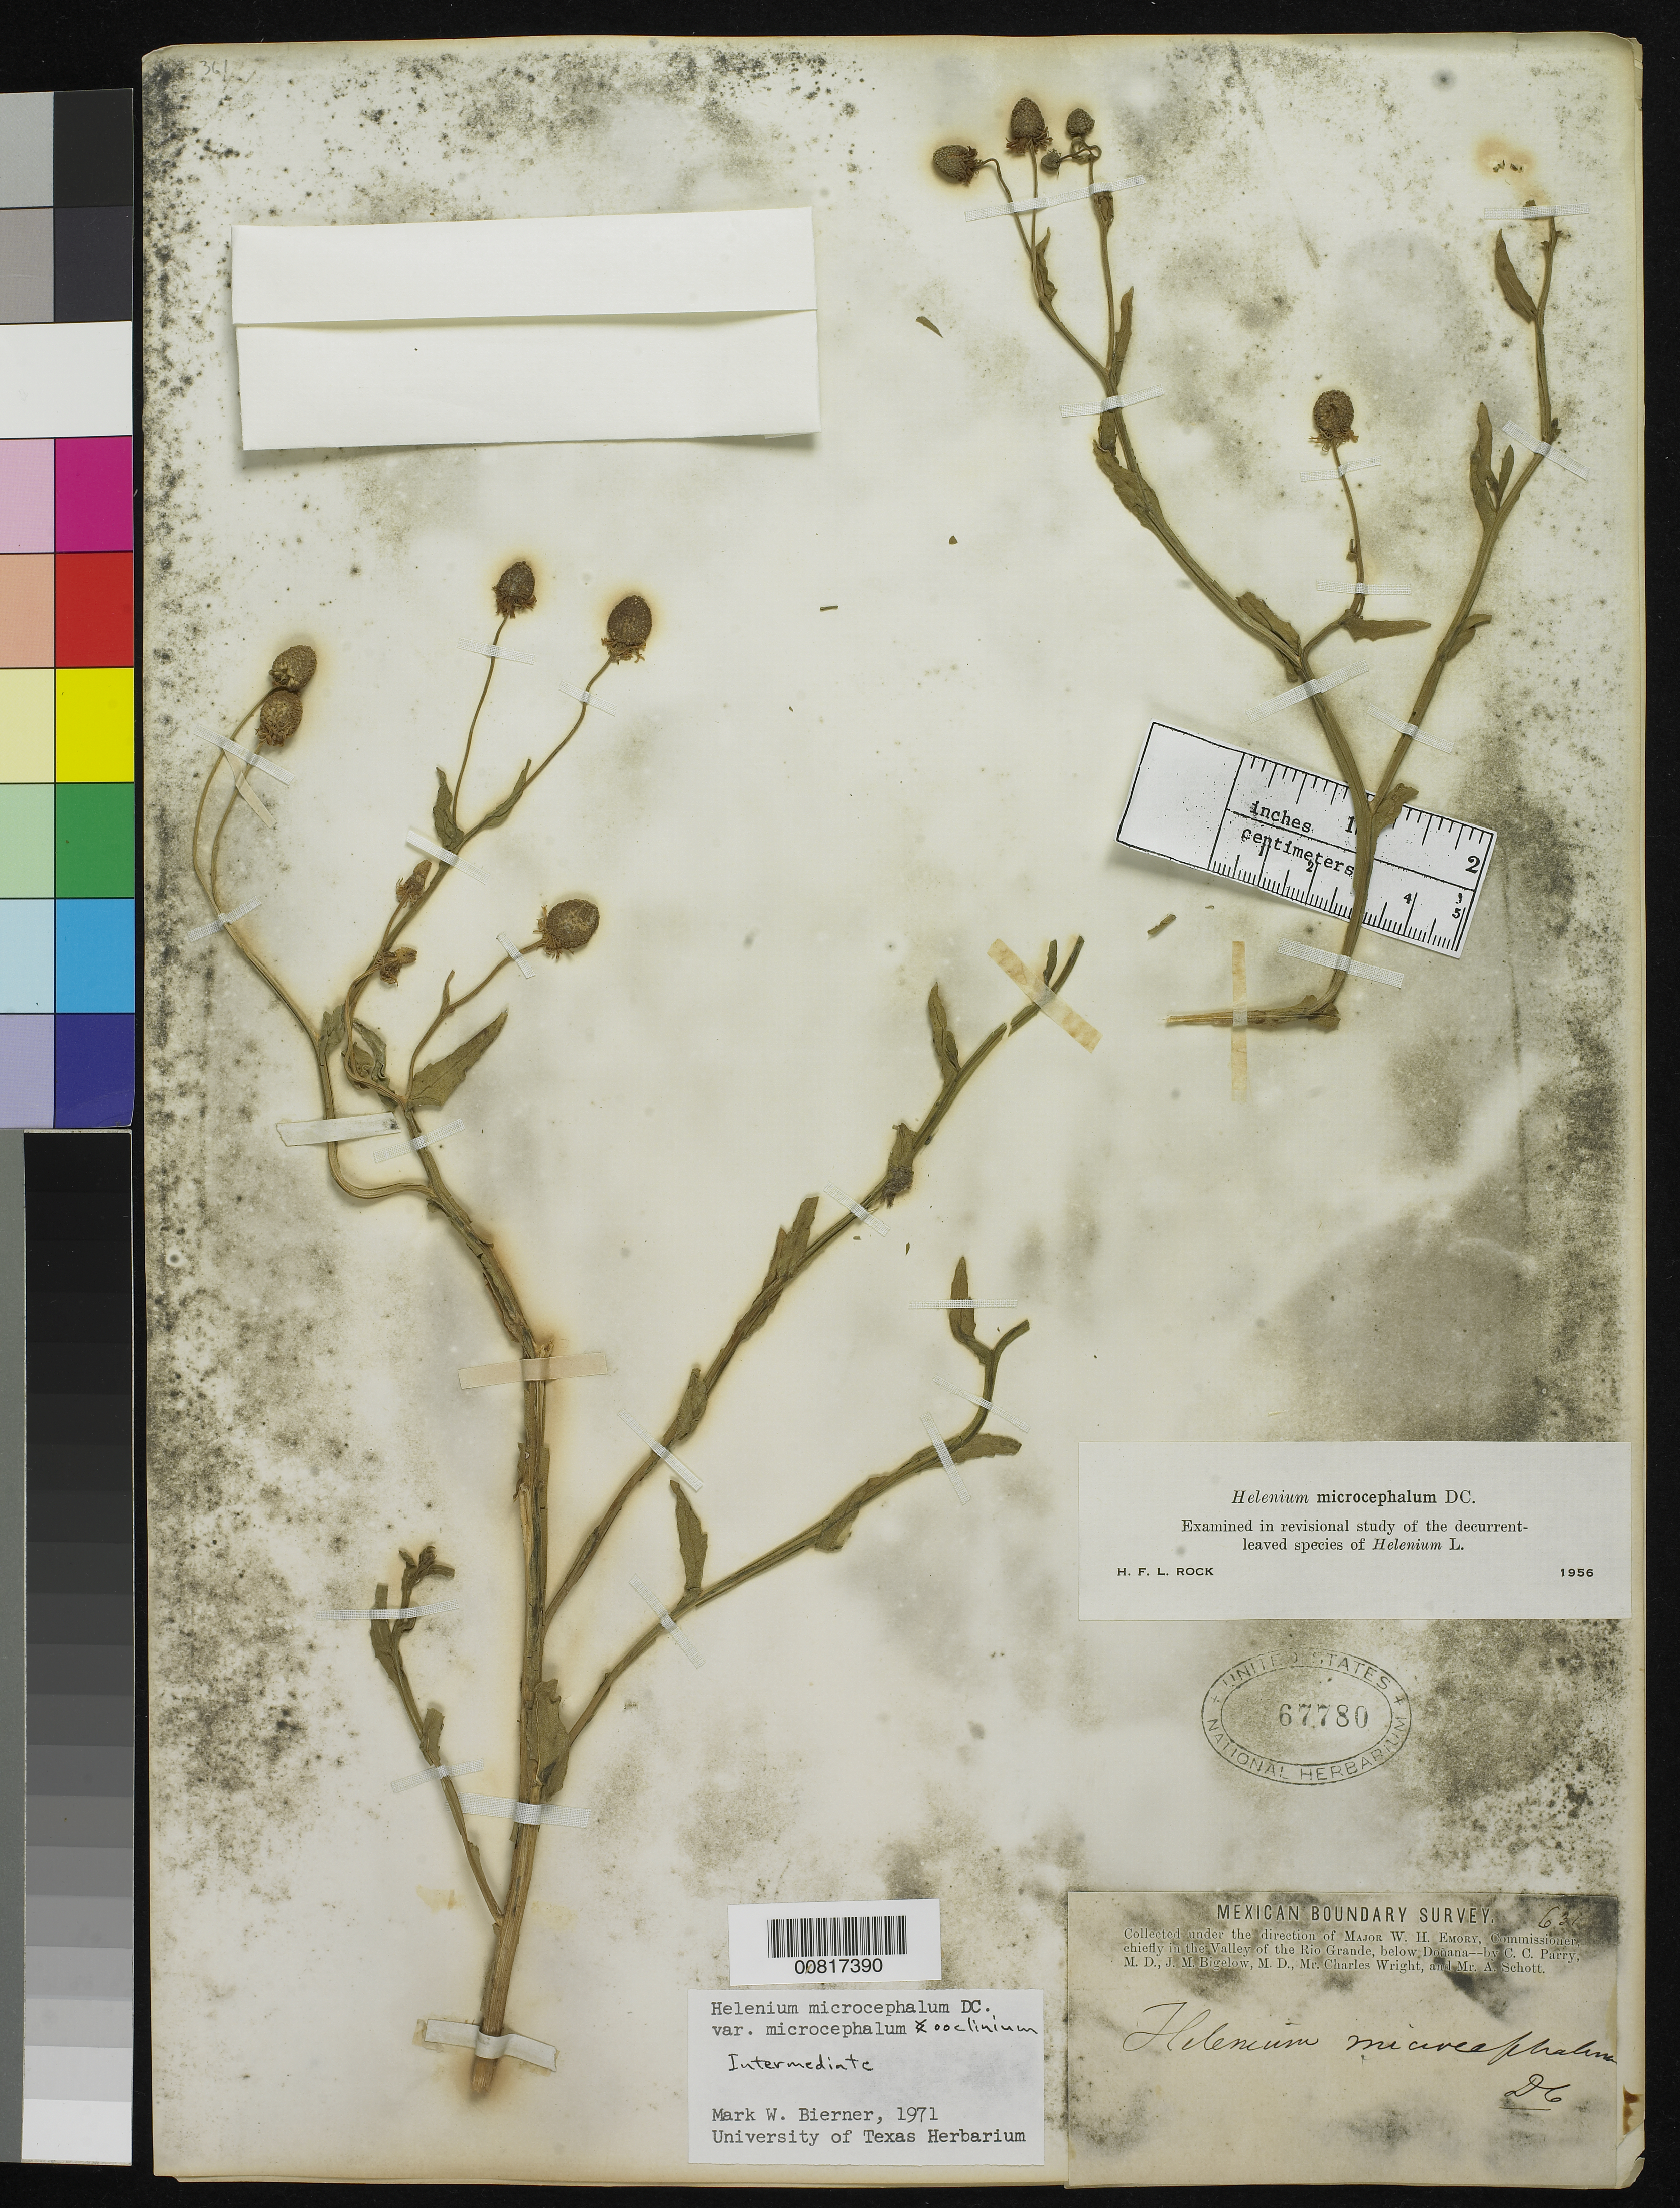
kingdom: Plantae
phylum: Tracheophyta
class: Magnoliopsida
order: Asterales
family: Asteraceae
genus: Helenium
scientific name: Helenium x microcephalum var. microcephalum-ooclinium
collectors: C. C. Parry, J. M. Bigelow, C. Wright & A. C. V. Schott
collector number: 631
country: United States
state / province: New Mexico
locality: Valley of the Rio Grande, below Doñana, New Mexico.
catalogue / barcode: US 67780